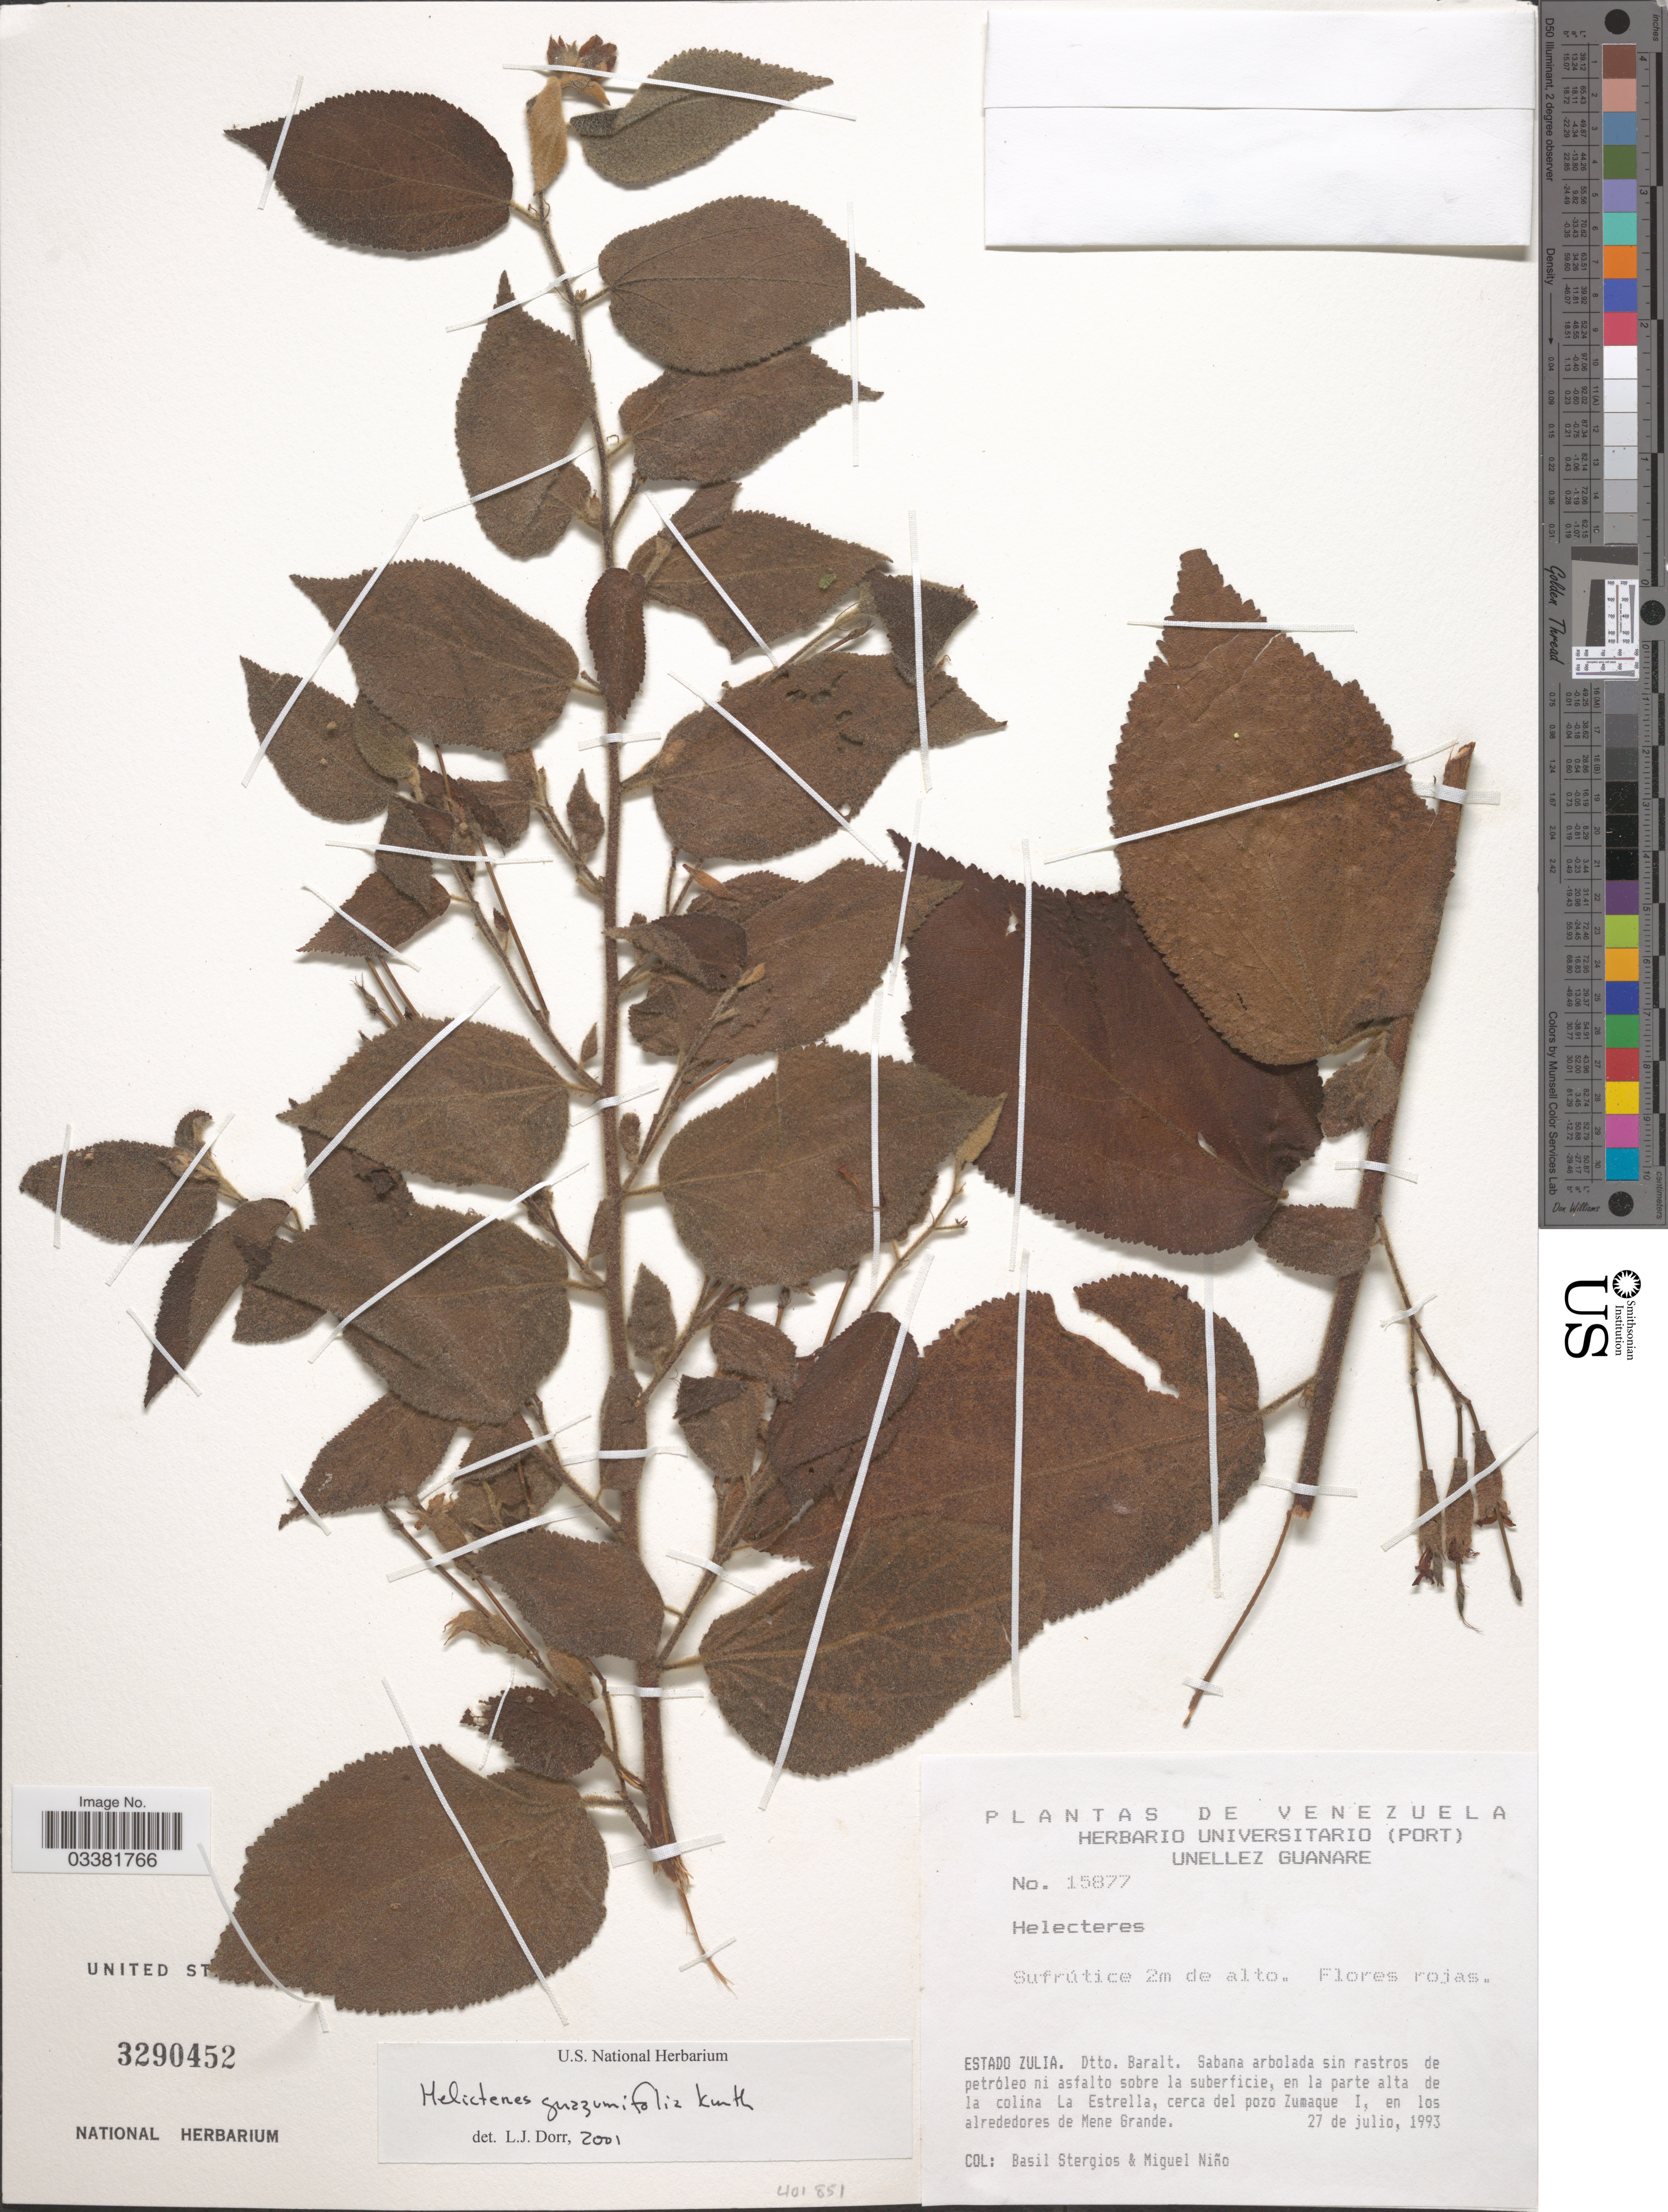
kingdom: Plantae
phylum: Tracheophyta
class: Magnoliopsida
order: Malvales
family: Malvaceae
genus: Helicteres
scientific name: Helicteres guazumifolia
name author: Kunth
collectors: B. G. Stergios & S. M. Niño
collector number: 15877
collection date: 1993-07-27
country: Venezuela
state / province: Zulia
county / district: Baralt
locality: La Estrella, cerca del pozo Zumaque, en los alrededores de Mene Grande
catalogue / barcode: US 3290452